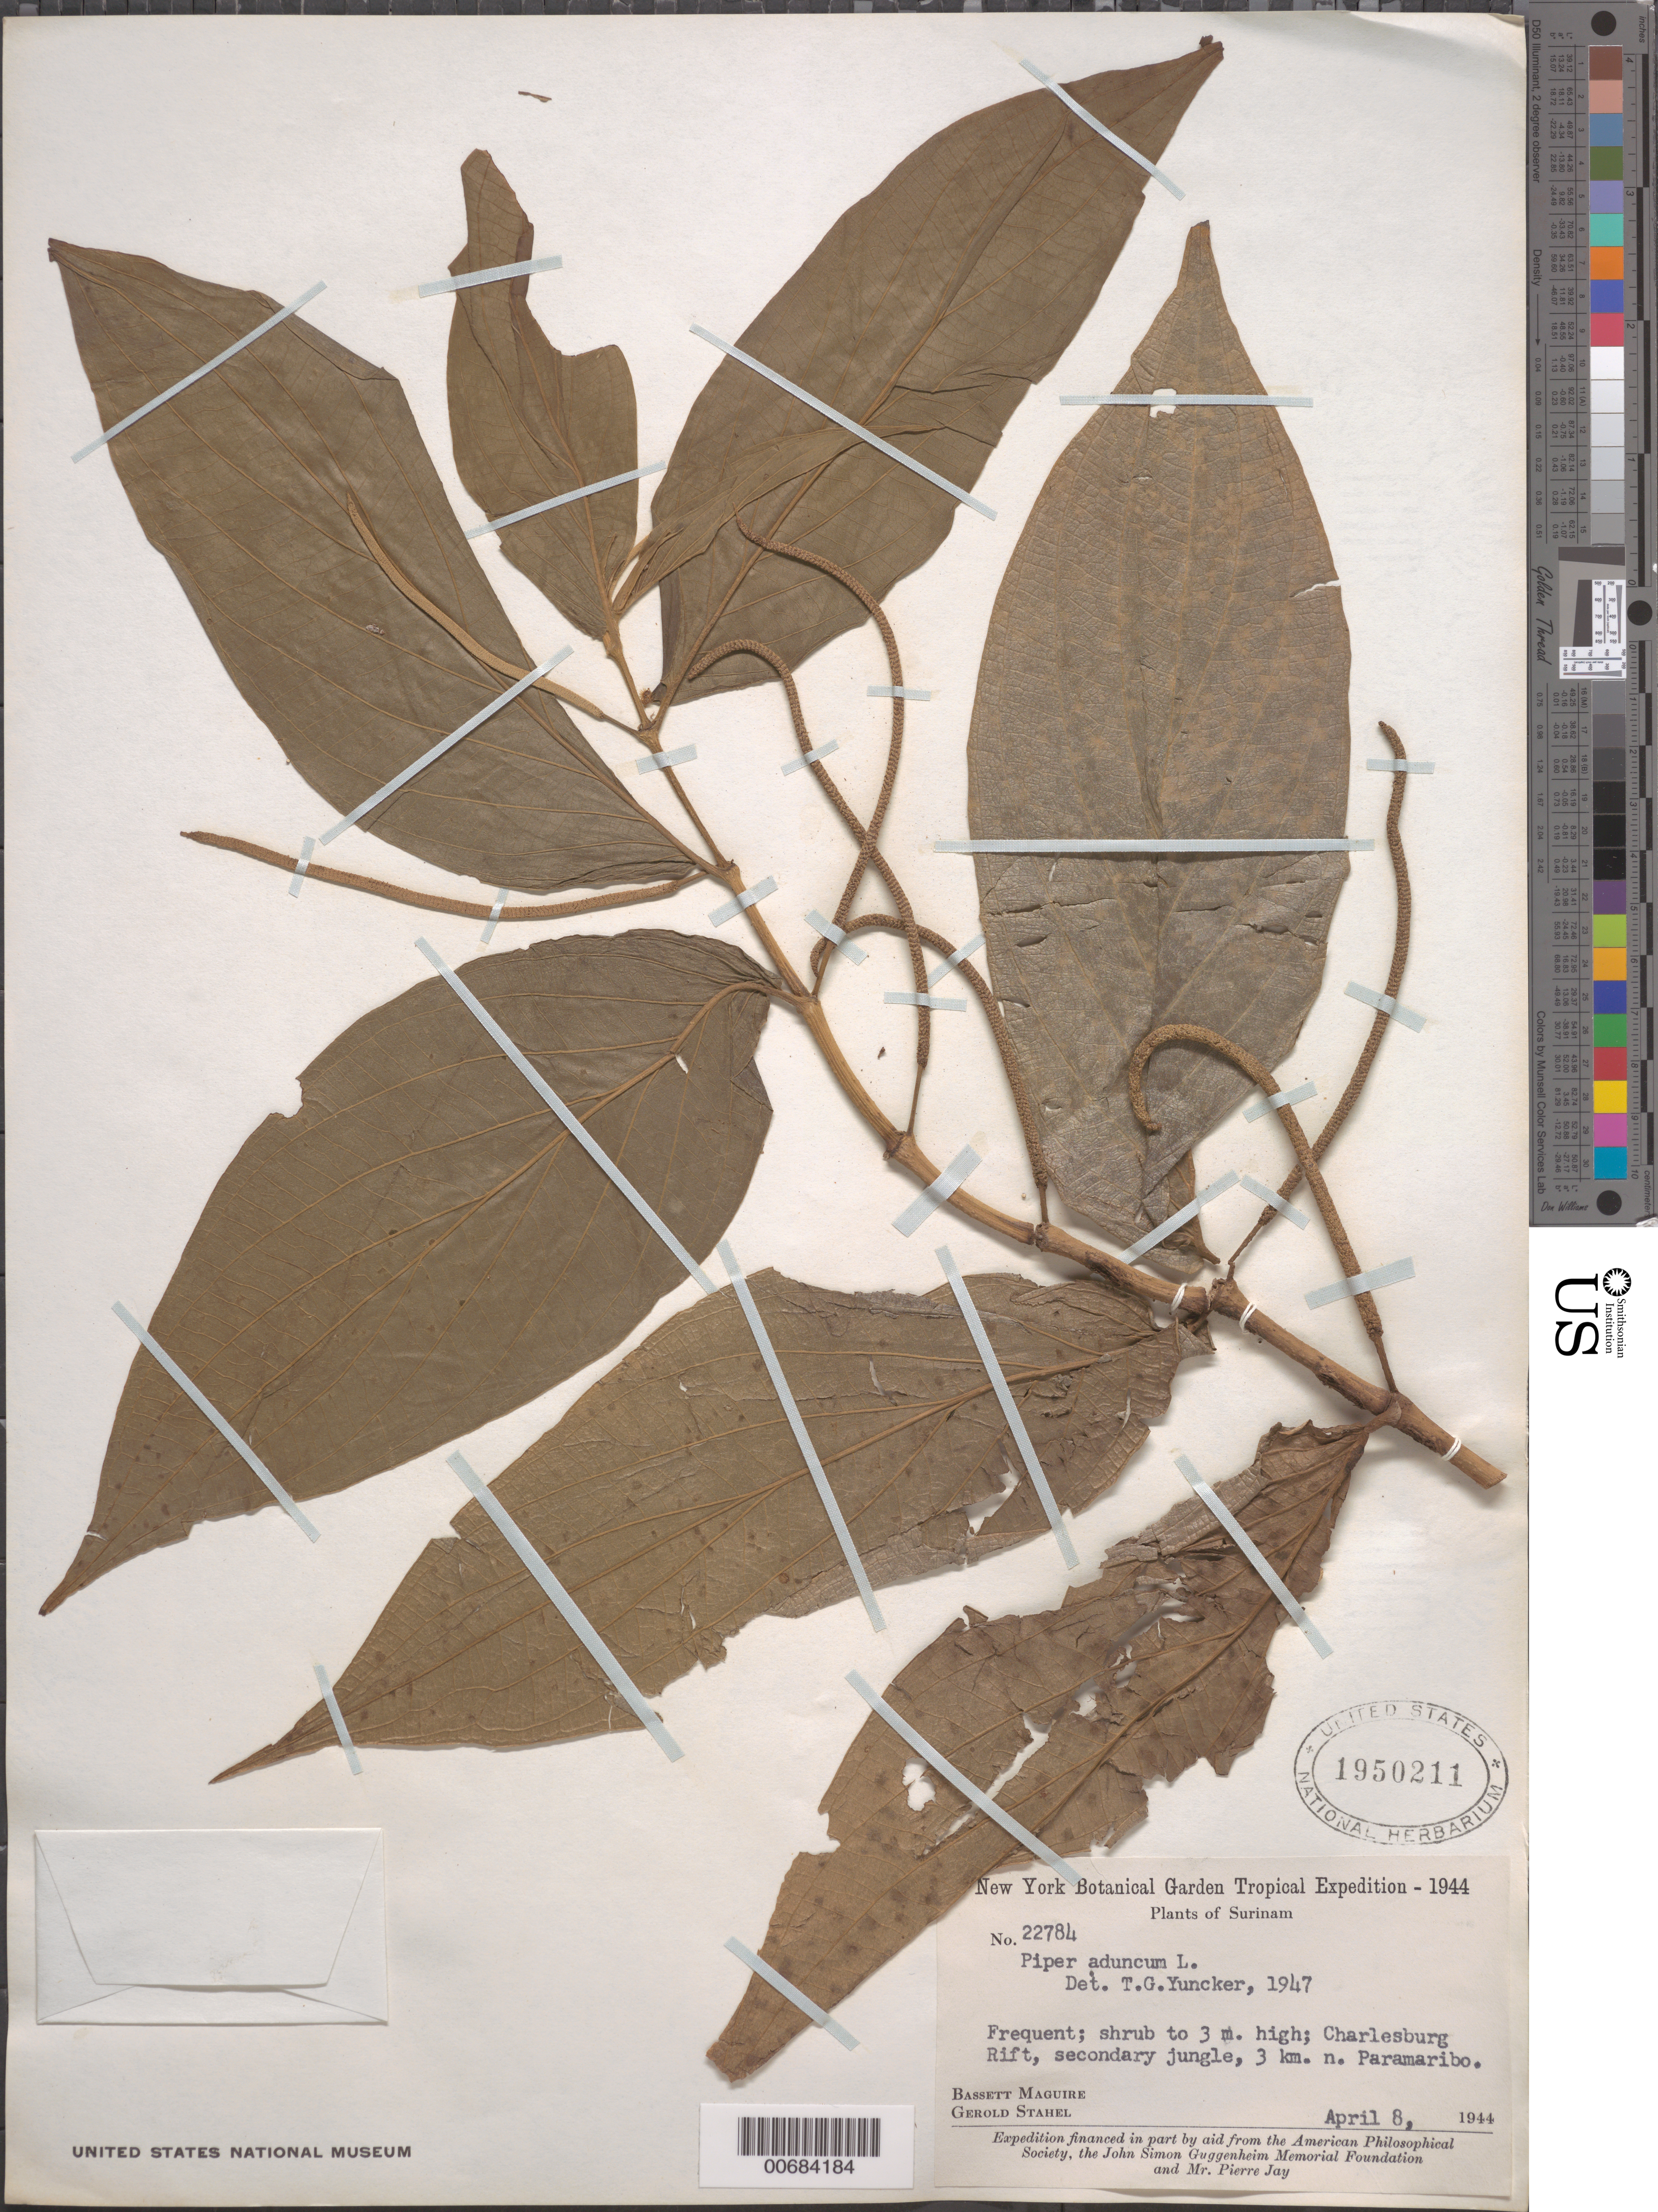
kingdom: Plantae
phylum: Tracheophyta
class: Magnoliopsida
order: Piperales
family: Piperaceae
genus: Piper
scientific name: Piper aduncum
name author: L.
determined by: Yuncker, T. G.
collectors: B. Maguire & G. Stahel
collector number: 22784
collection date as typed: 8-Apr-44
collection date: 1944-04-08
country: Suriname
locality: Paramaribo, 3 km N of, Charlesburg Rift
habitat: Secondary jungle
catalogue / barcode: US 1950211